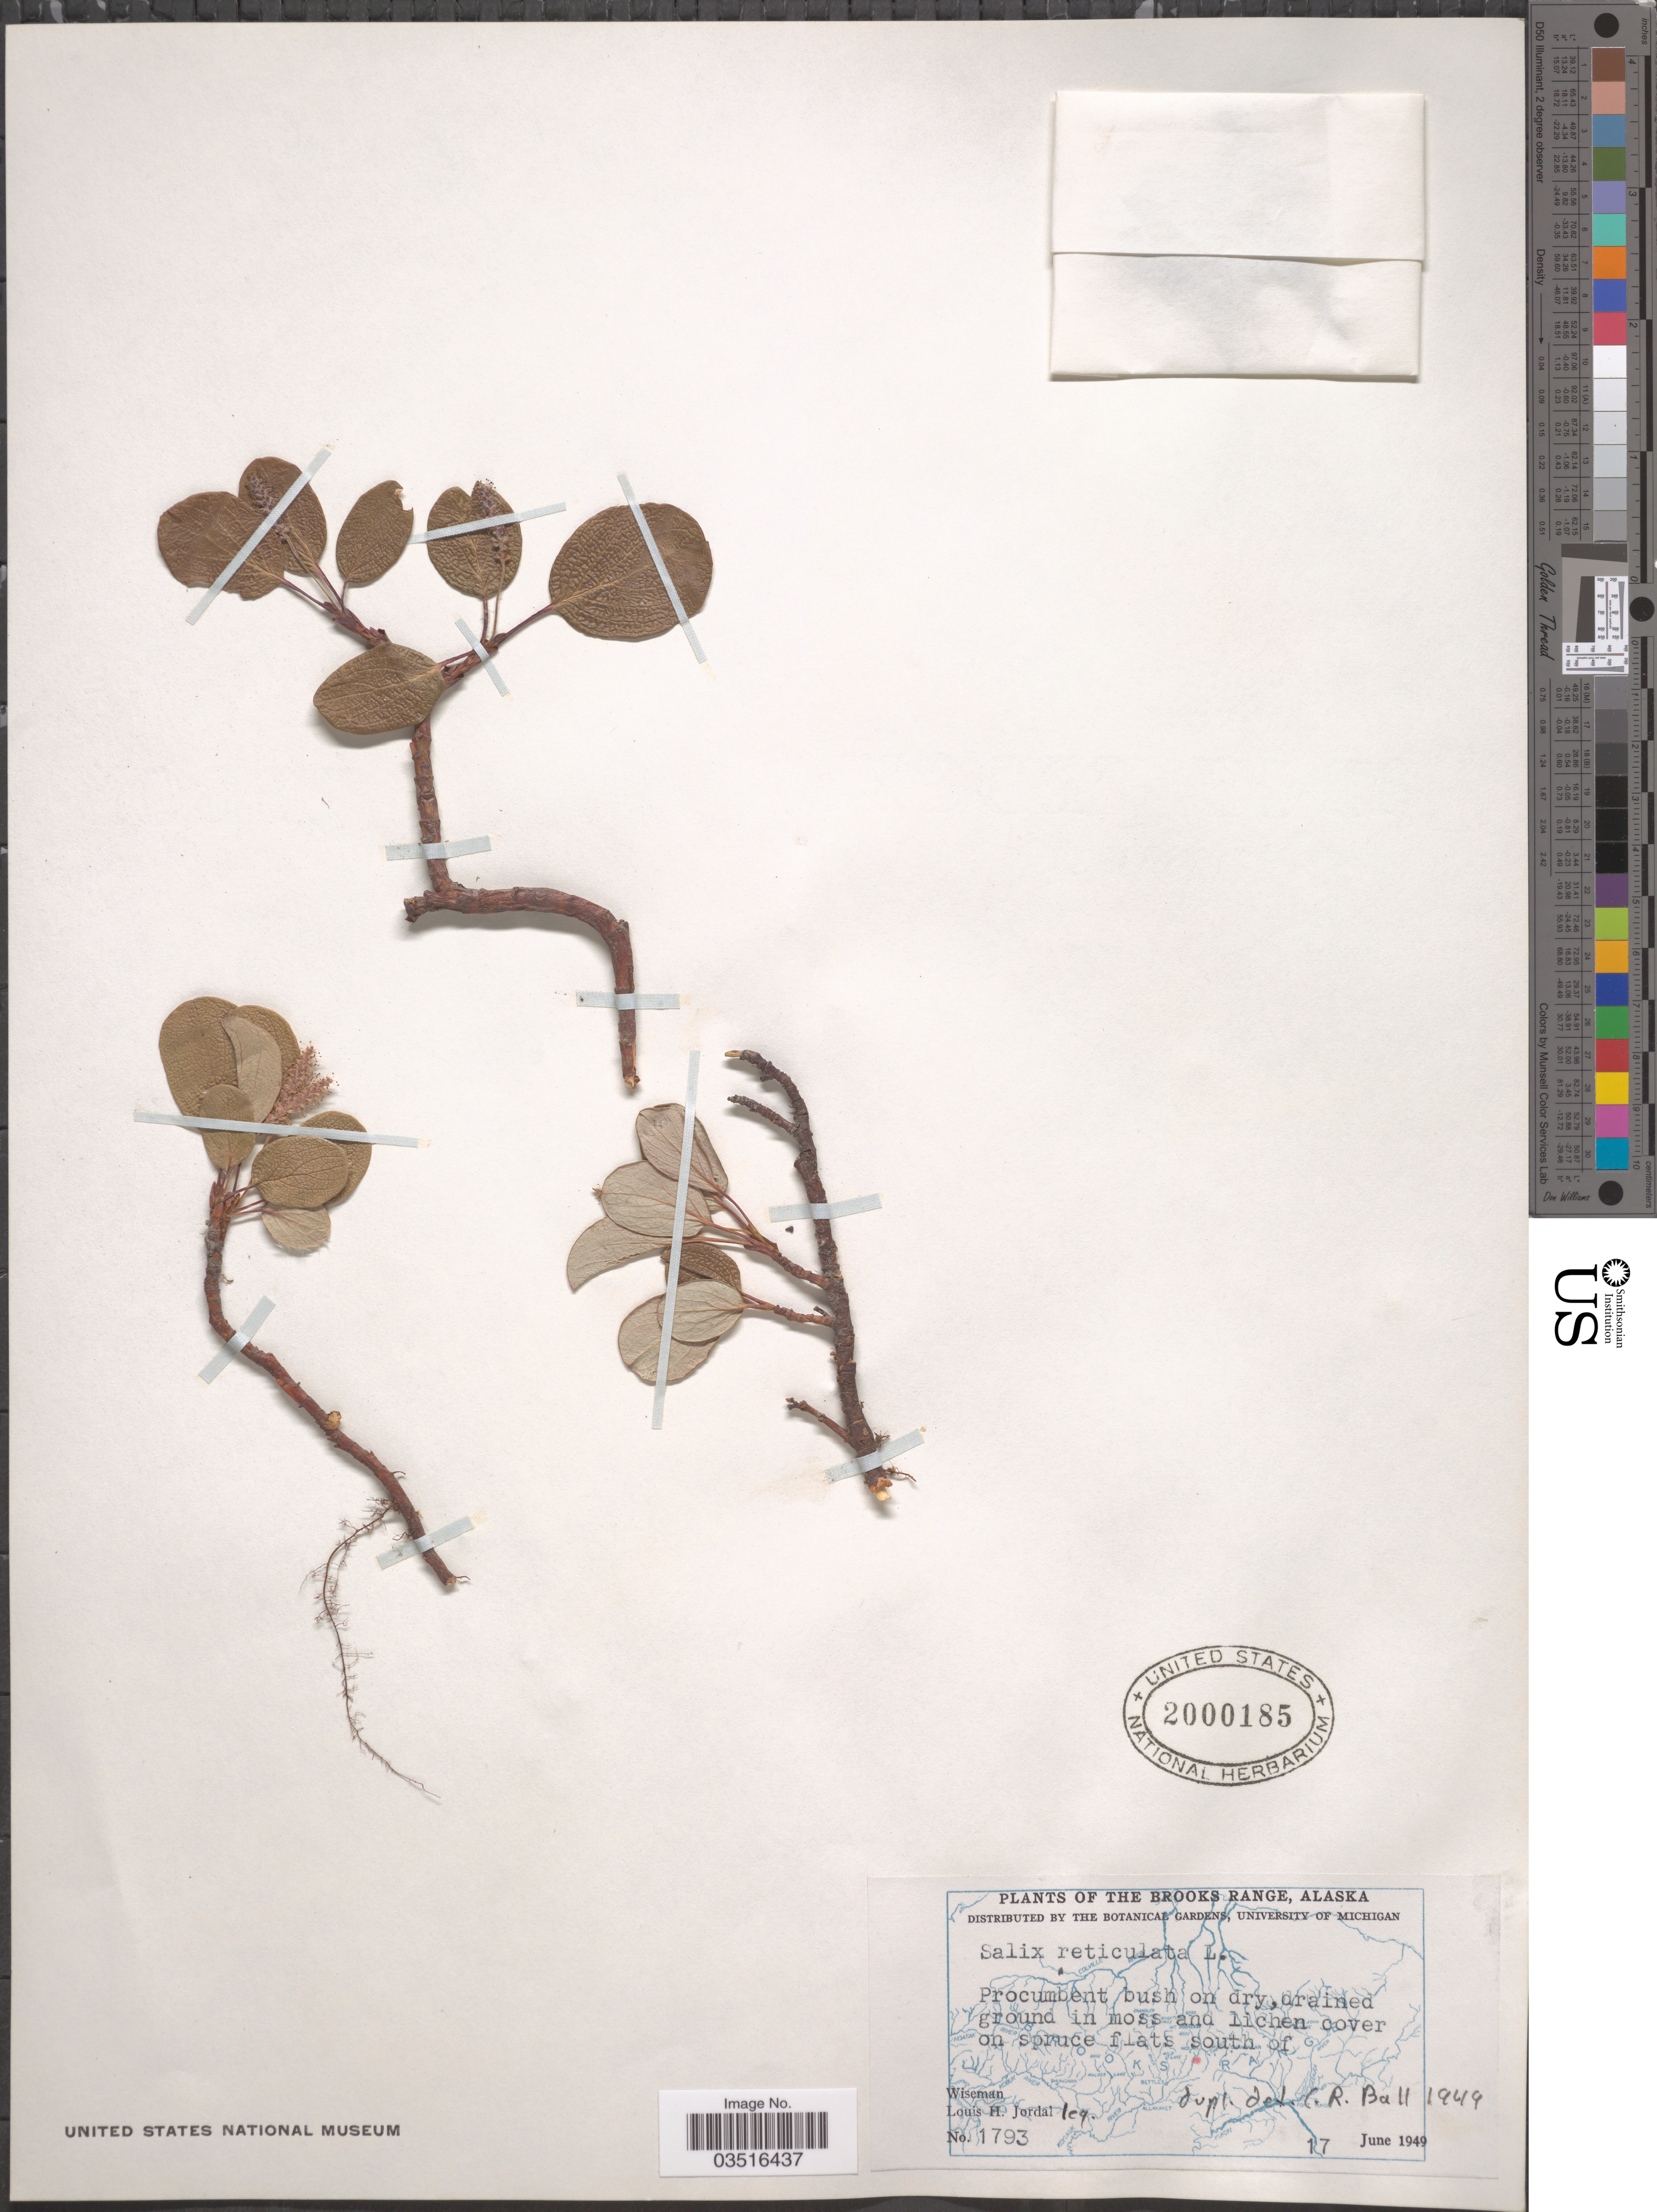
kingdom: Plantae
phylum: Tracheophyta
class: Magnoliopsida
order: Malpighiales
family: Salicaceae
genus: Salix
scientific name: Salix reticulata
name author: L.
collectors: L. Jordal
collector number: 1793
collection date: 1949-06-17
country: United States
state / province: Alaska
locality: The Brooks Range. South of Wiseman.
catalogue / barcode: US 2000185